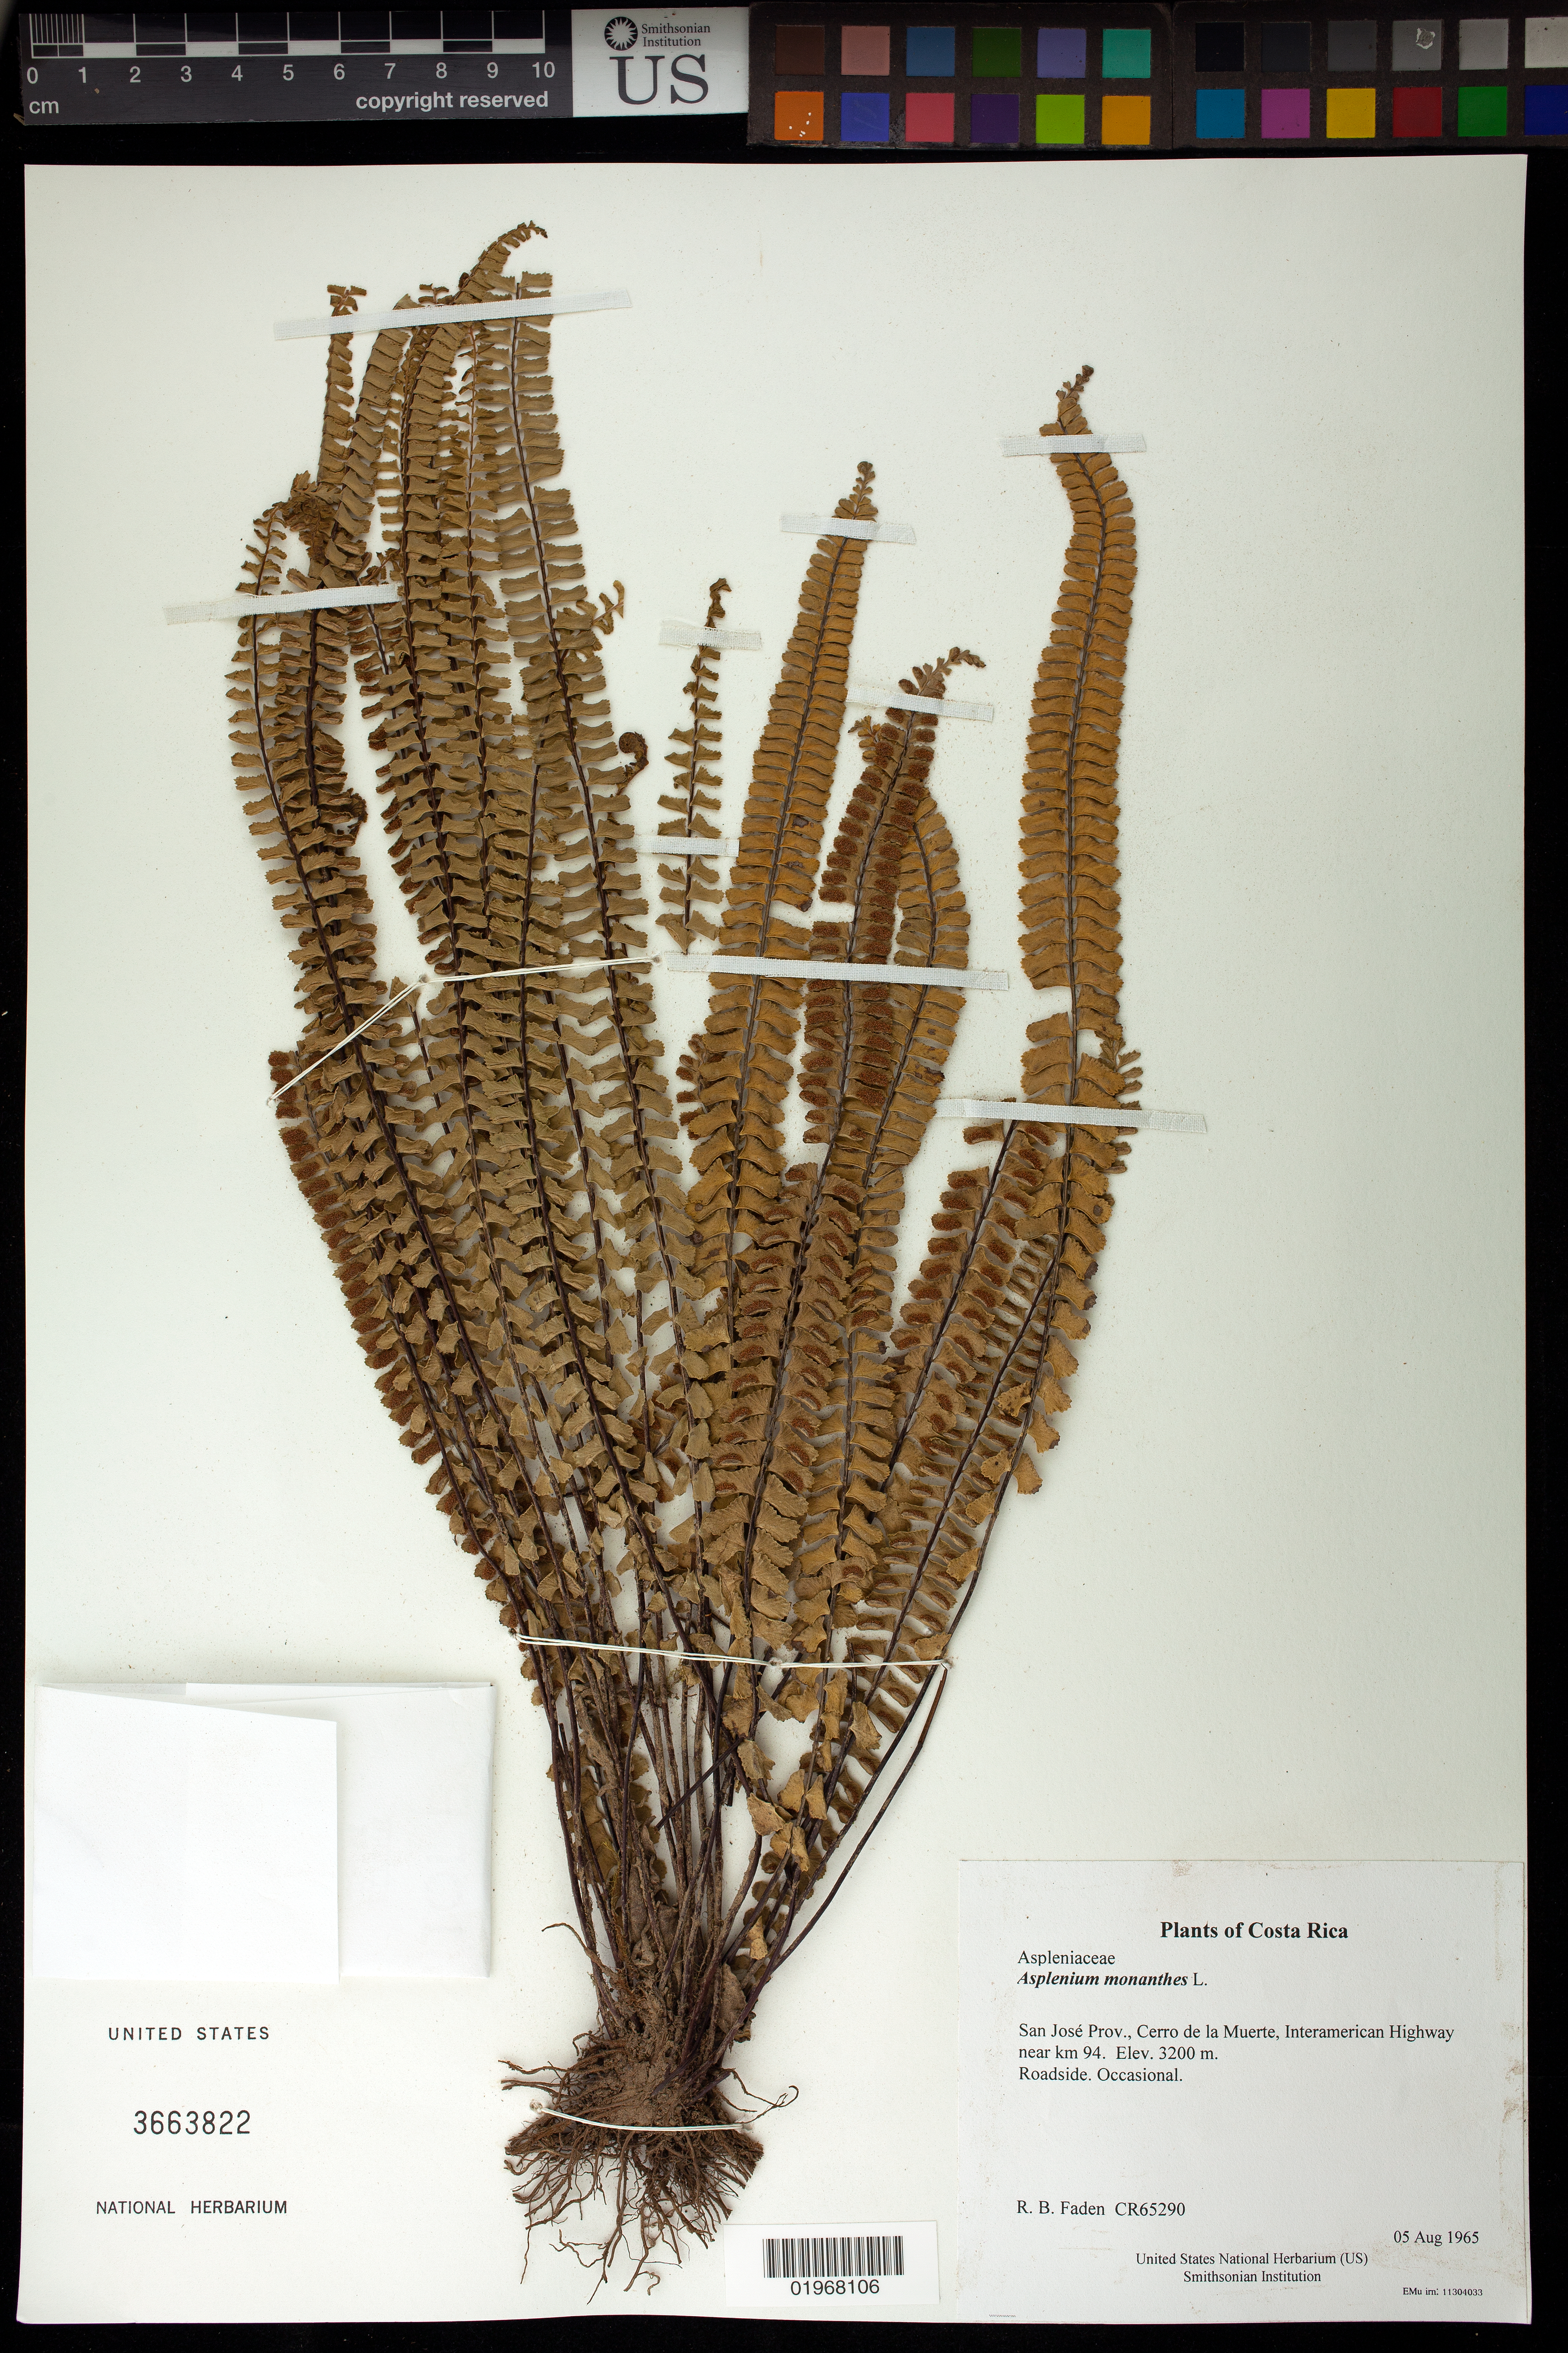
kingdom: Plantae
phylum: Tracheophyta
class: Polypodiopsida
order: Polypodiales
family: Aspleniaceae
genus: Asplenium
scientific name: Asplenium monanthes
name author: L.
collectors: R. B. Faden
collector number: CR65290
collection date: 1965-08-05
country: Costa Rica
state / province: San José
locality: Cerro de la Muerte, Interamerican Highway near km 94.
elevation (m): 3200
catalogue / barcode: US 3663822